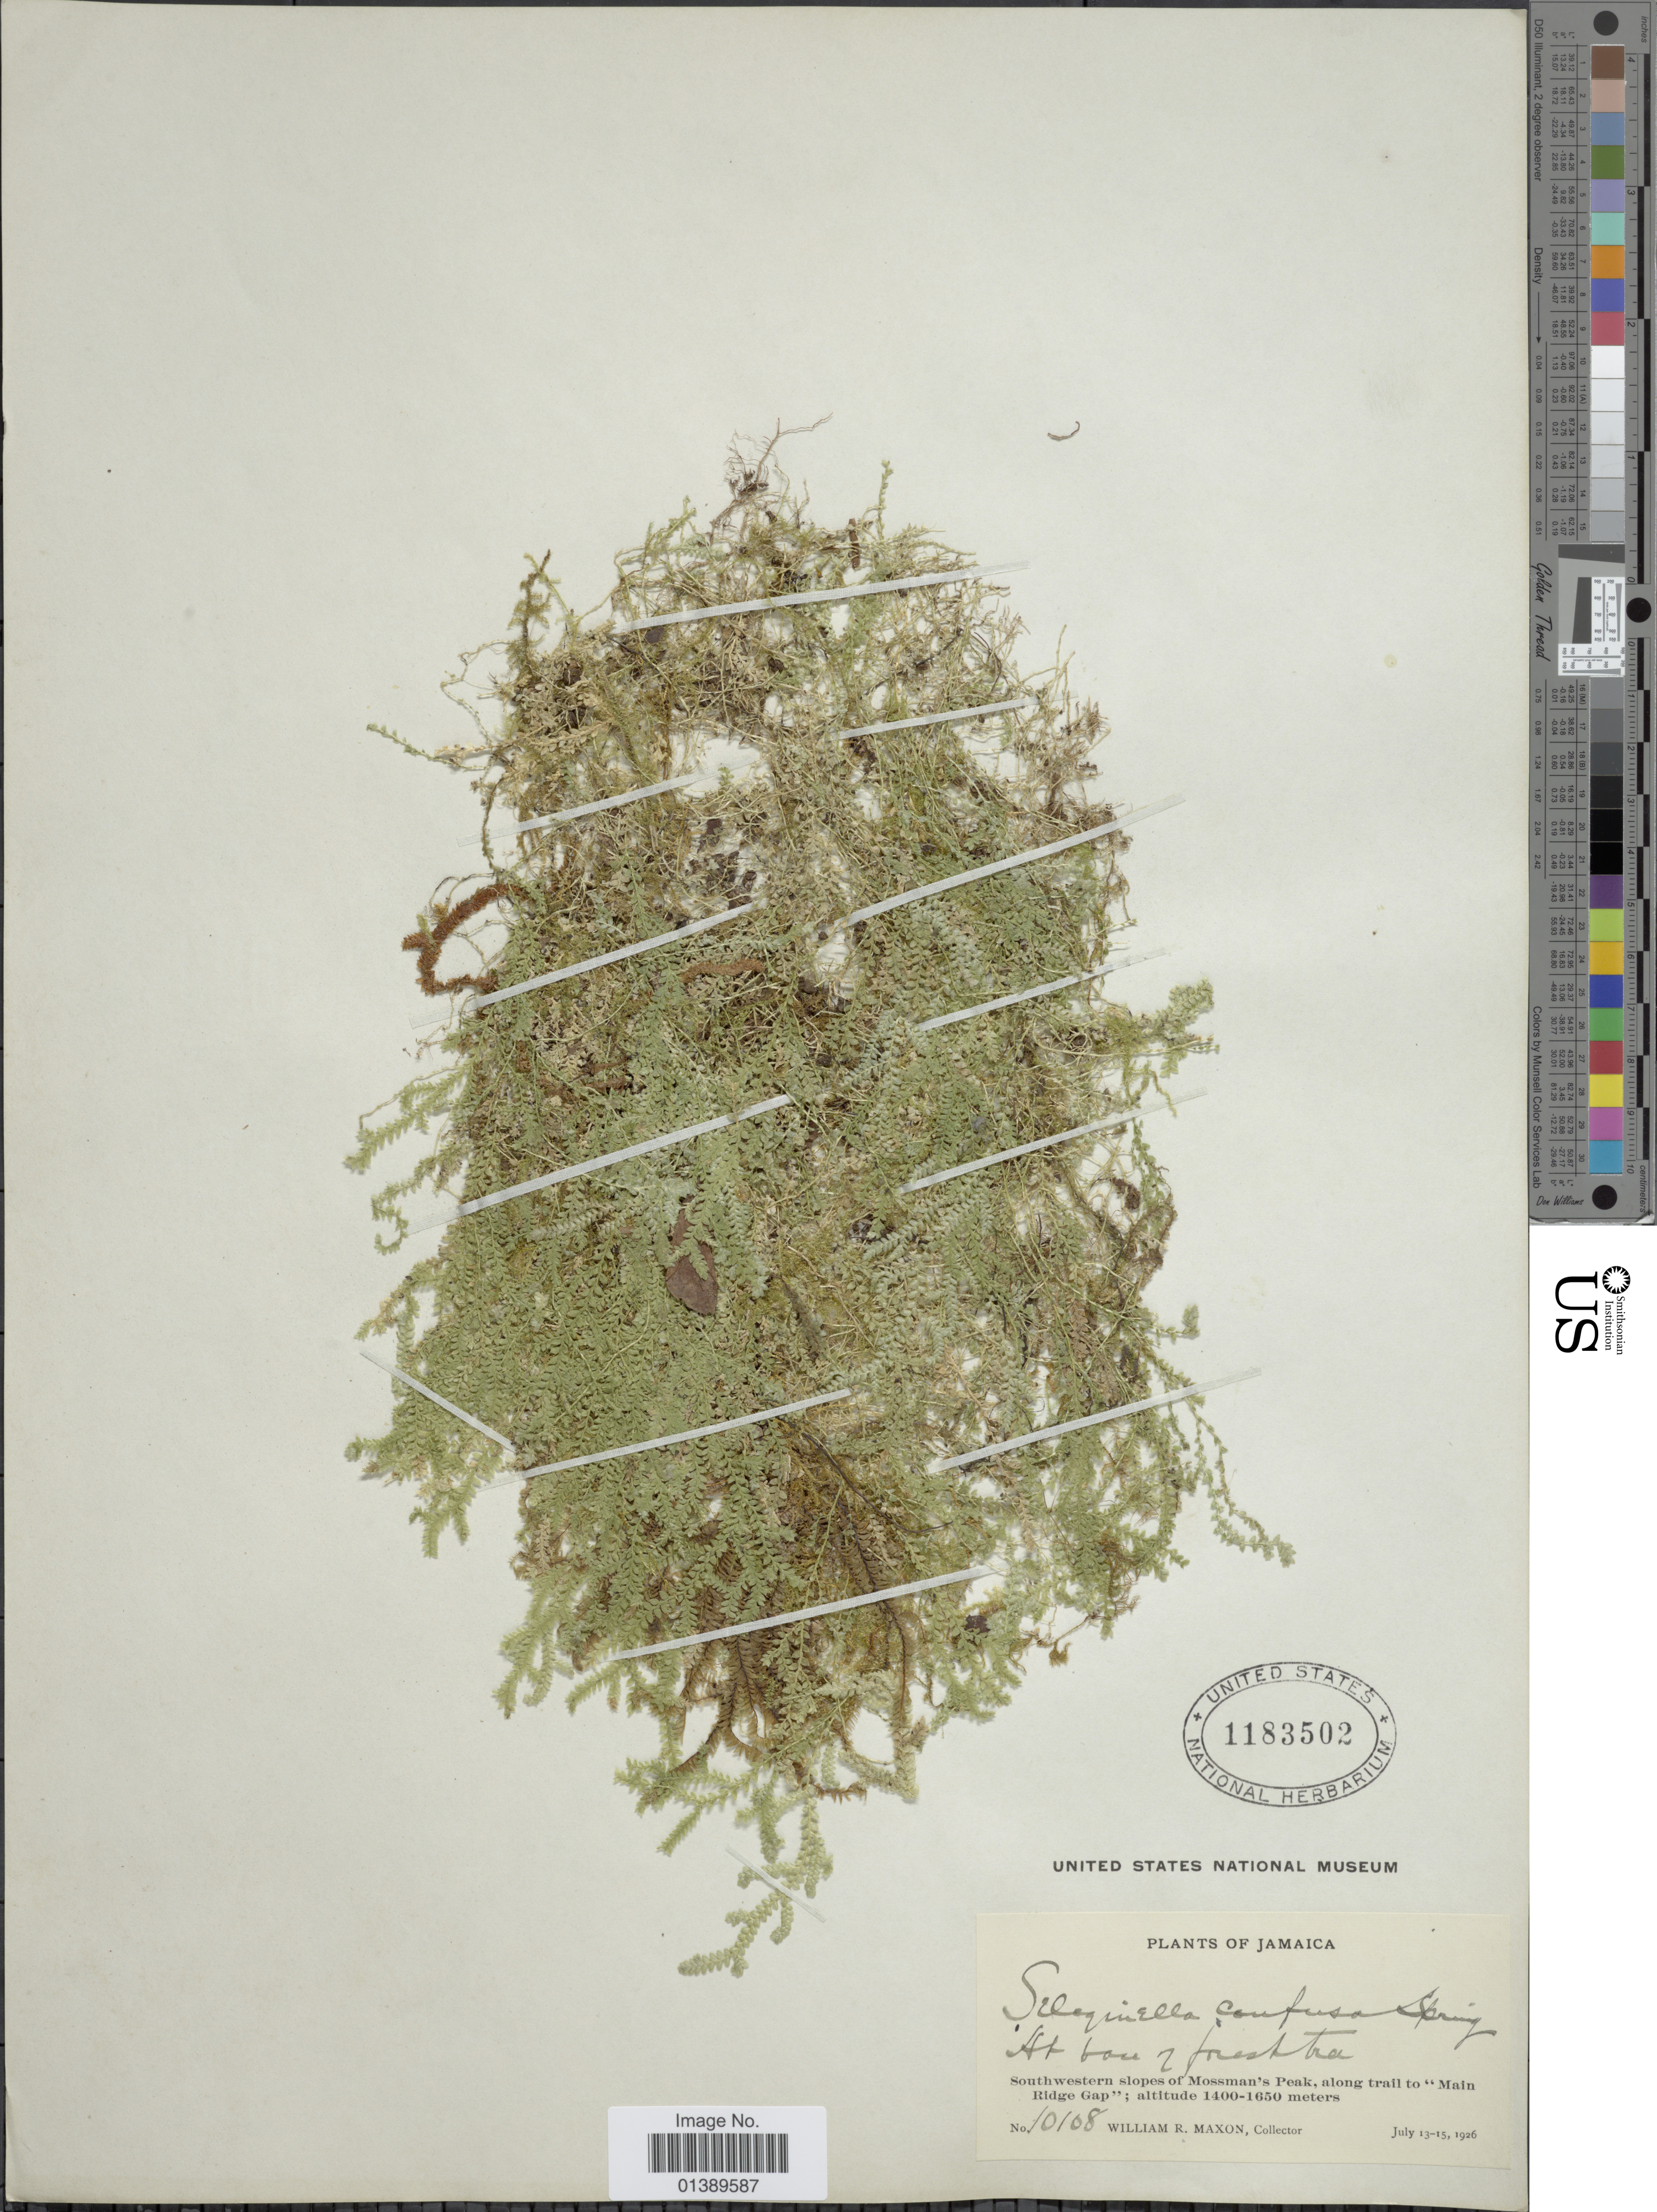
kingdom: Plantae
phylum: Tracheophyta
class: Lycopodiopsida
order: Selaginellales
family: Selaginellaceae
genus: Selaginella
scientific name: Selaginella confusa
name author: Spring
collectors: W. R. Maxon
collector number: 10108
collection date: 1926-07-13/1926-07-15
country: Jamaica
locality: Southwestern slopes of Mossman's Peak, along trail to "Main Ridge Gap"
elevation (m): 1400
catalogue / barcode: US 1183502